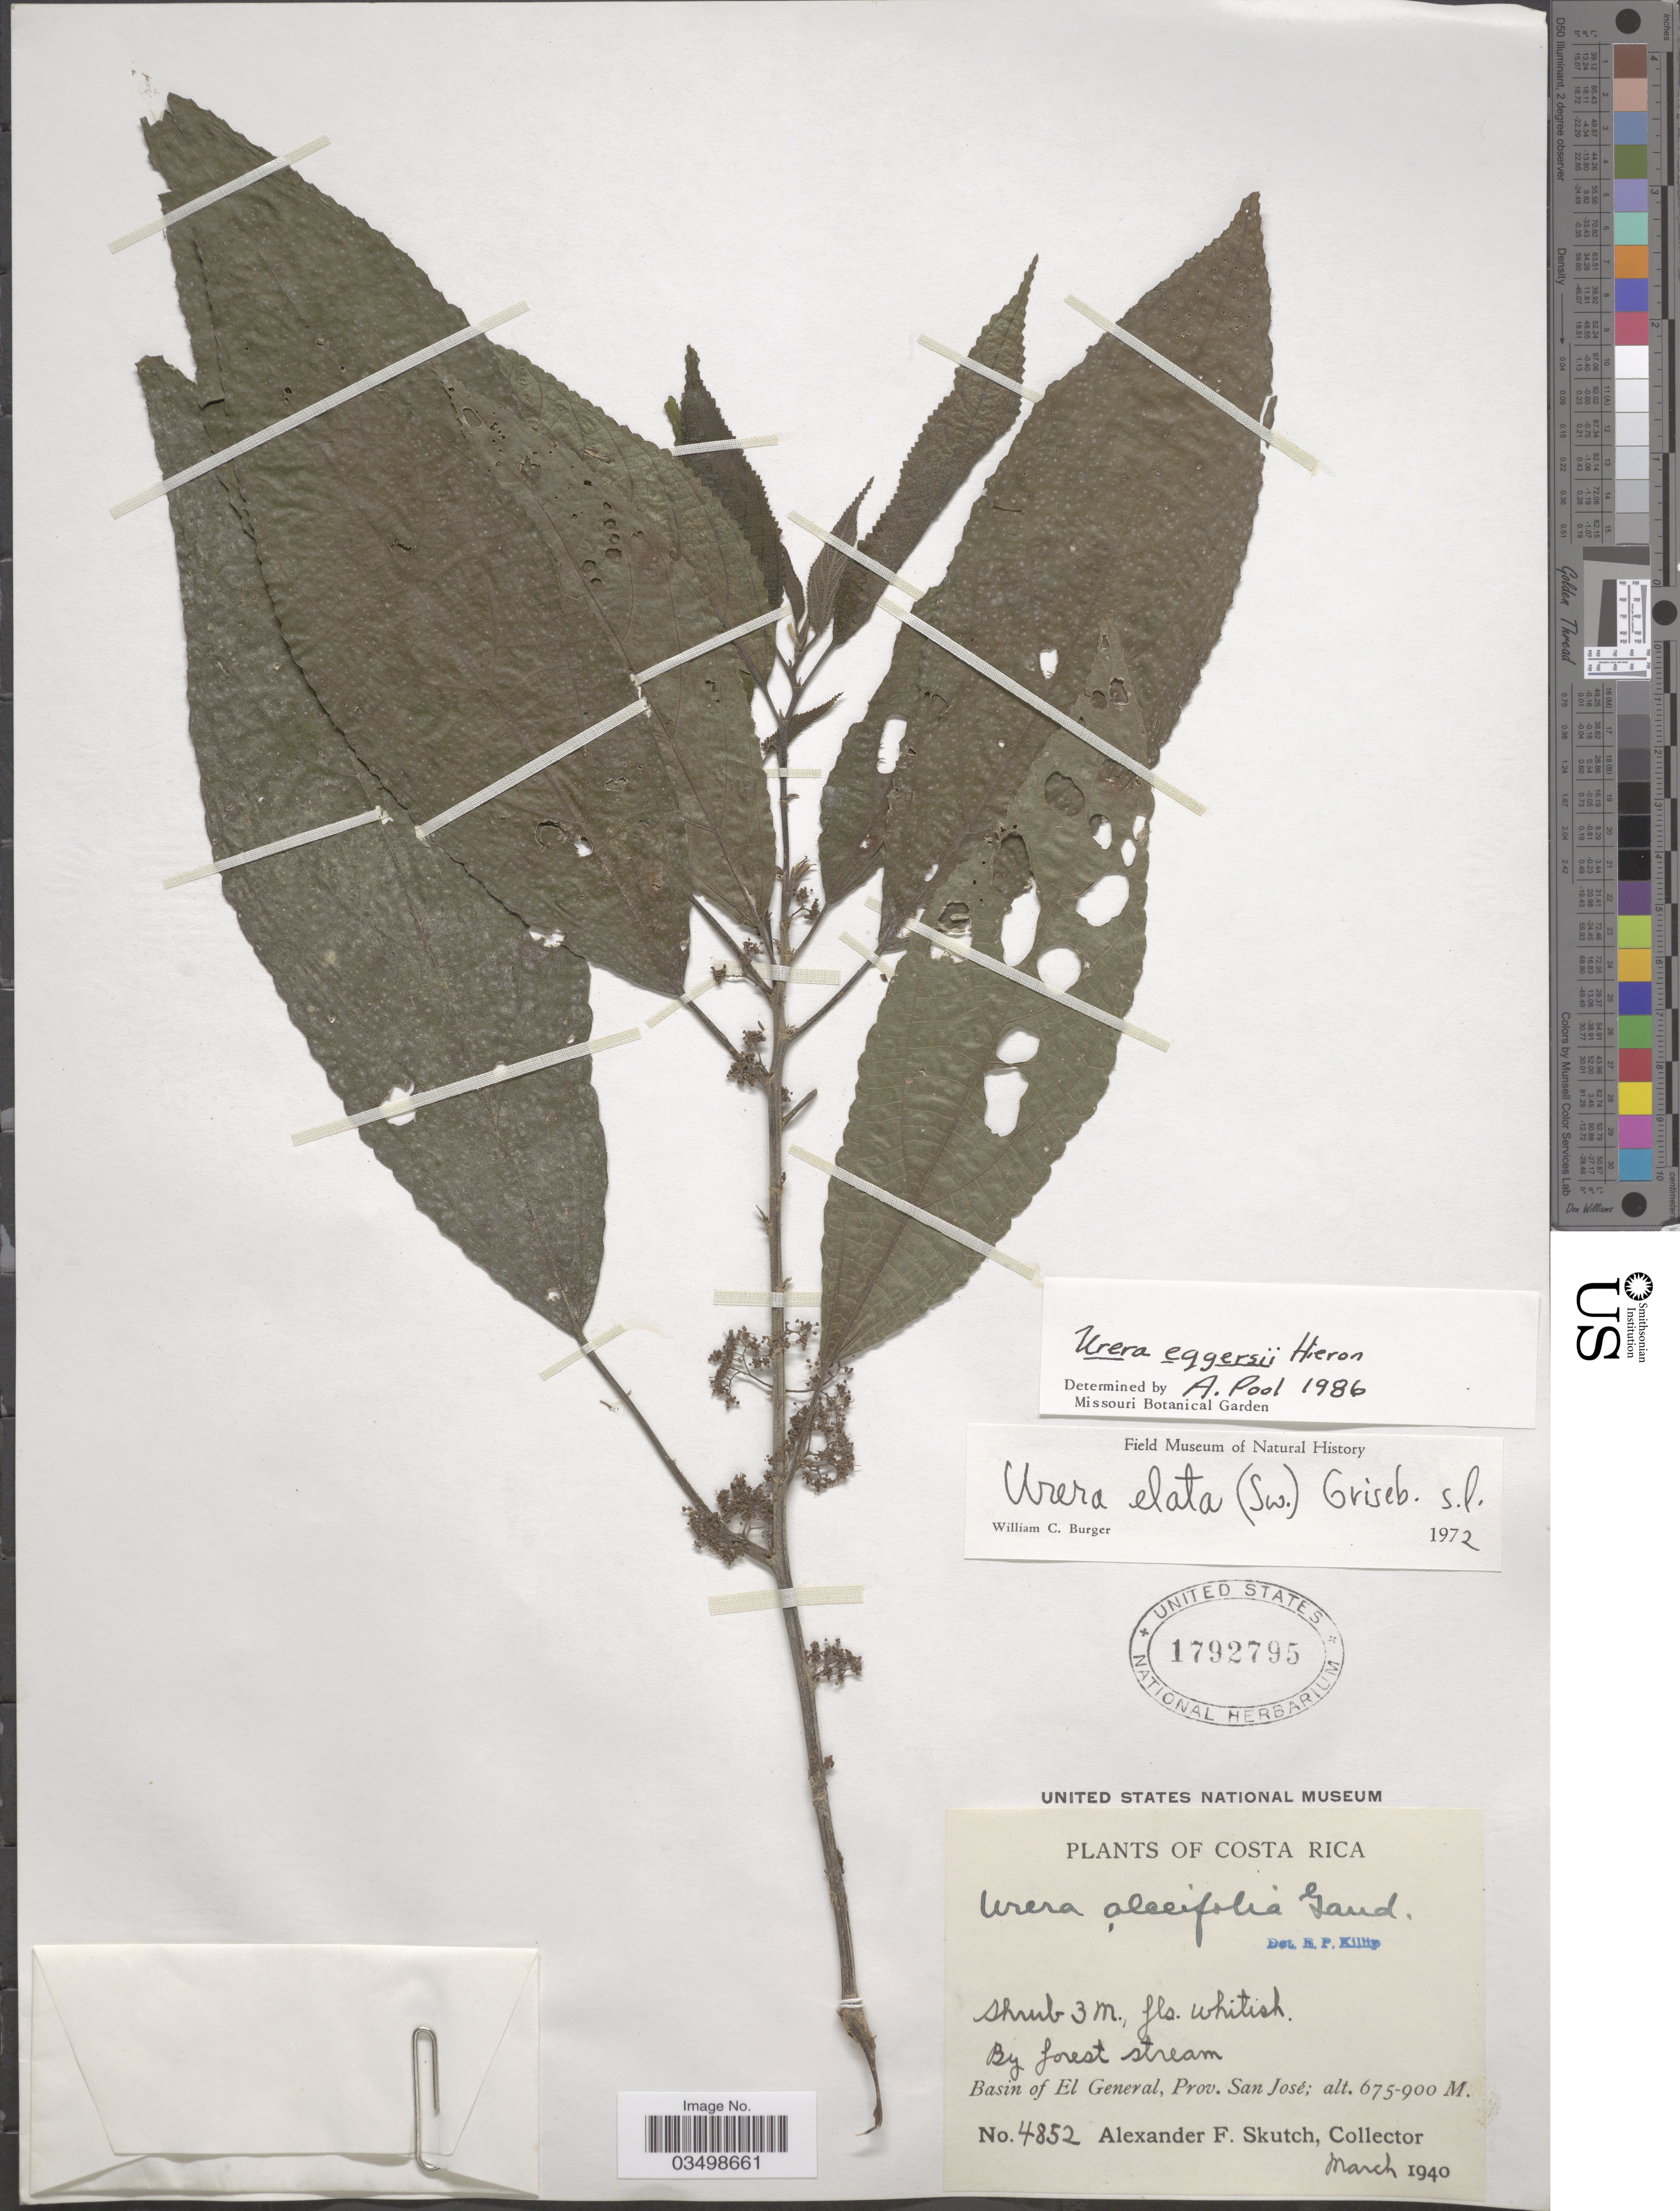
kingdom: Plantae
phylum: Tracheophyta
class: Magnoliopsida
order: Rosales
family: Urticaceae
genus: Urera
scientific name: Urera eggersii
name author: Hieron.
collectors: A. F. Skutch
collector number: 4852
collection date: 1940-03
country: Costa Rica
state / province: San José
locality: Basin of El General.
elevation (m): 675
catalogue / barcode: US 1792795